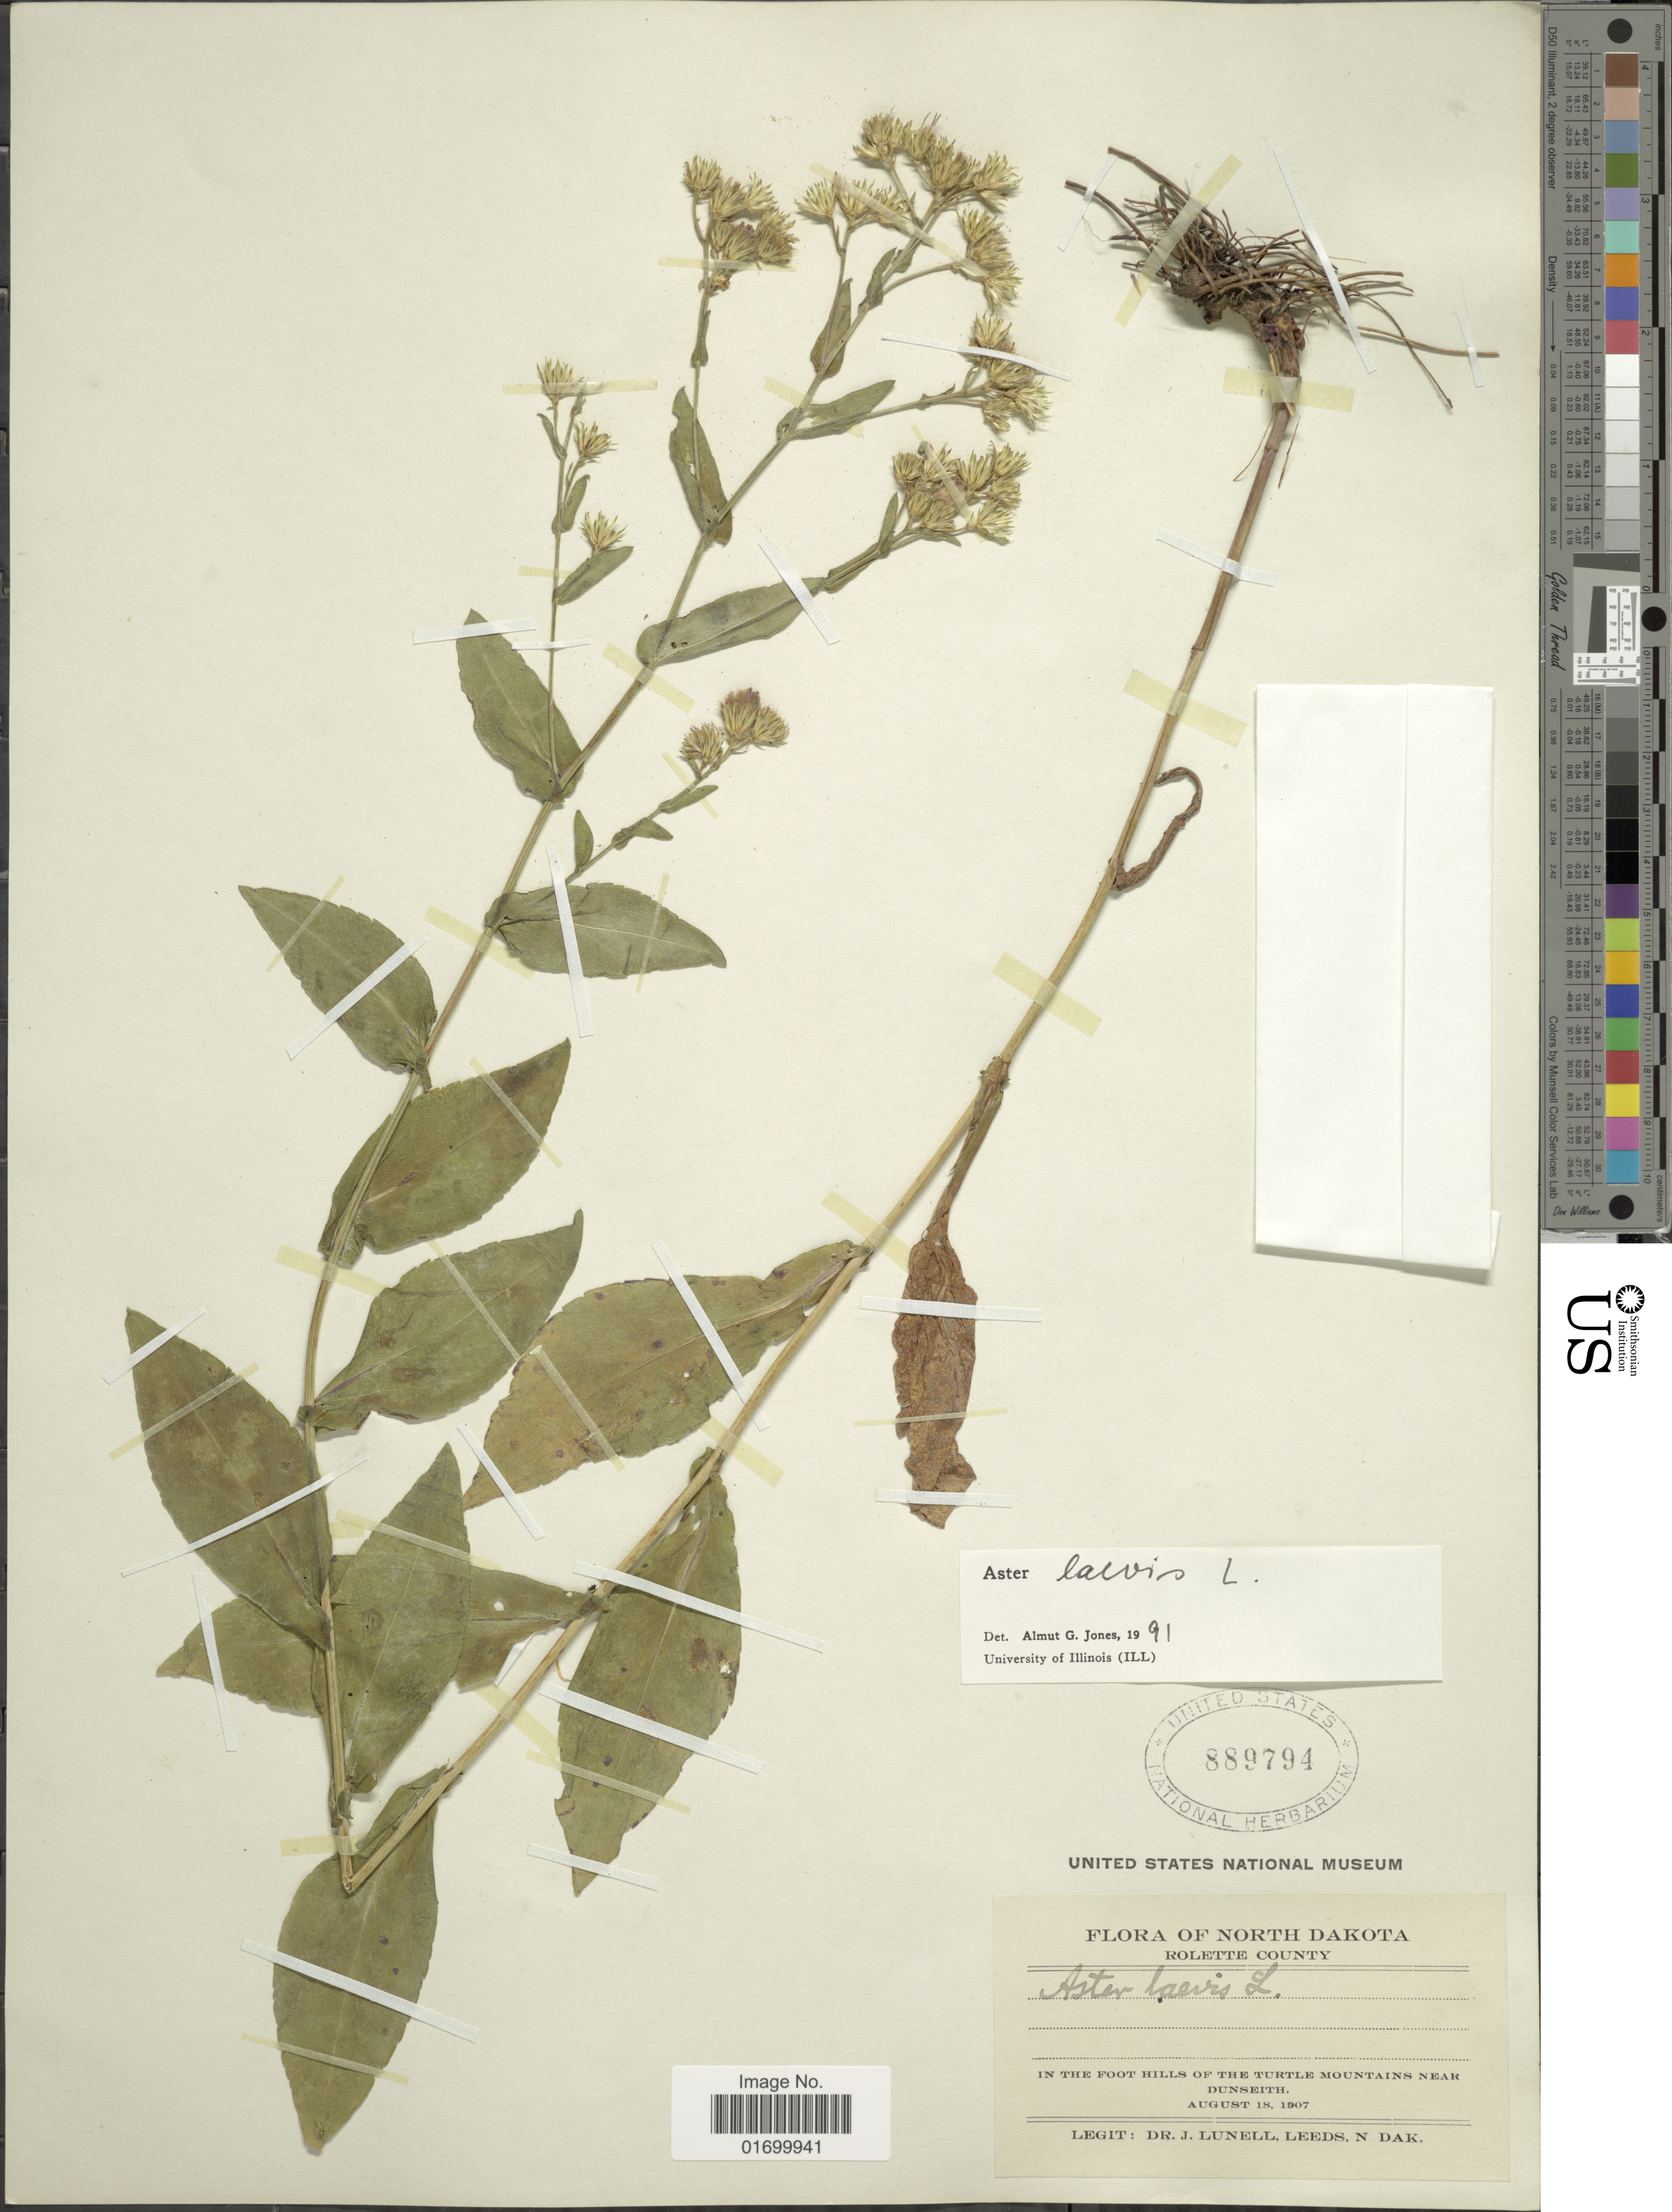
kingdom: Plantae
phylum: Tracheophyta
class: Magnoliopsida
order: Asterales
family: Asteraceae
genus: Symphyotrichum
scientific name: Symphyotrichum laeve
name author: (L.) Á. Löve & D. Löve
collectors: J. Lundell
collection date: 1907-08-18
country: United States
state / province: North Dakota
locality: Rolette County, in the foot hills of the Turtle Mountains near Dunseith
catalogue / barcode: US 889784